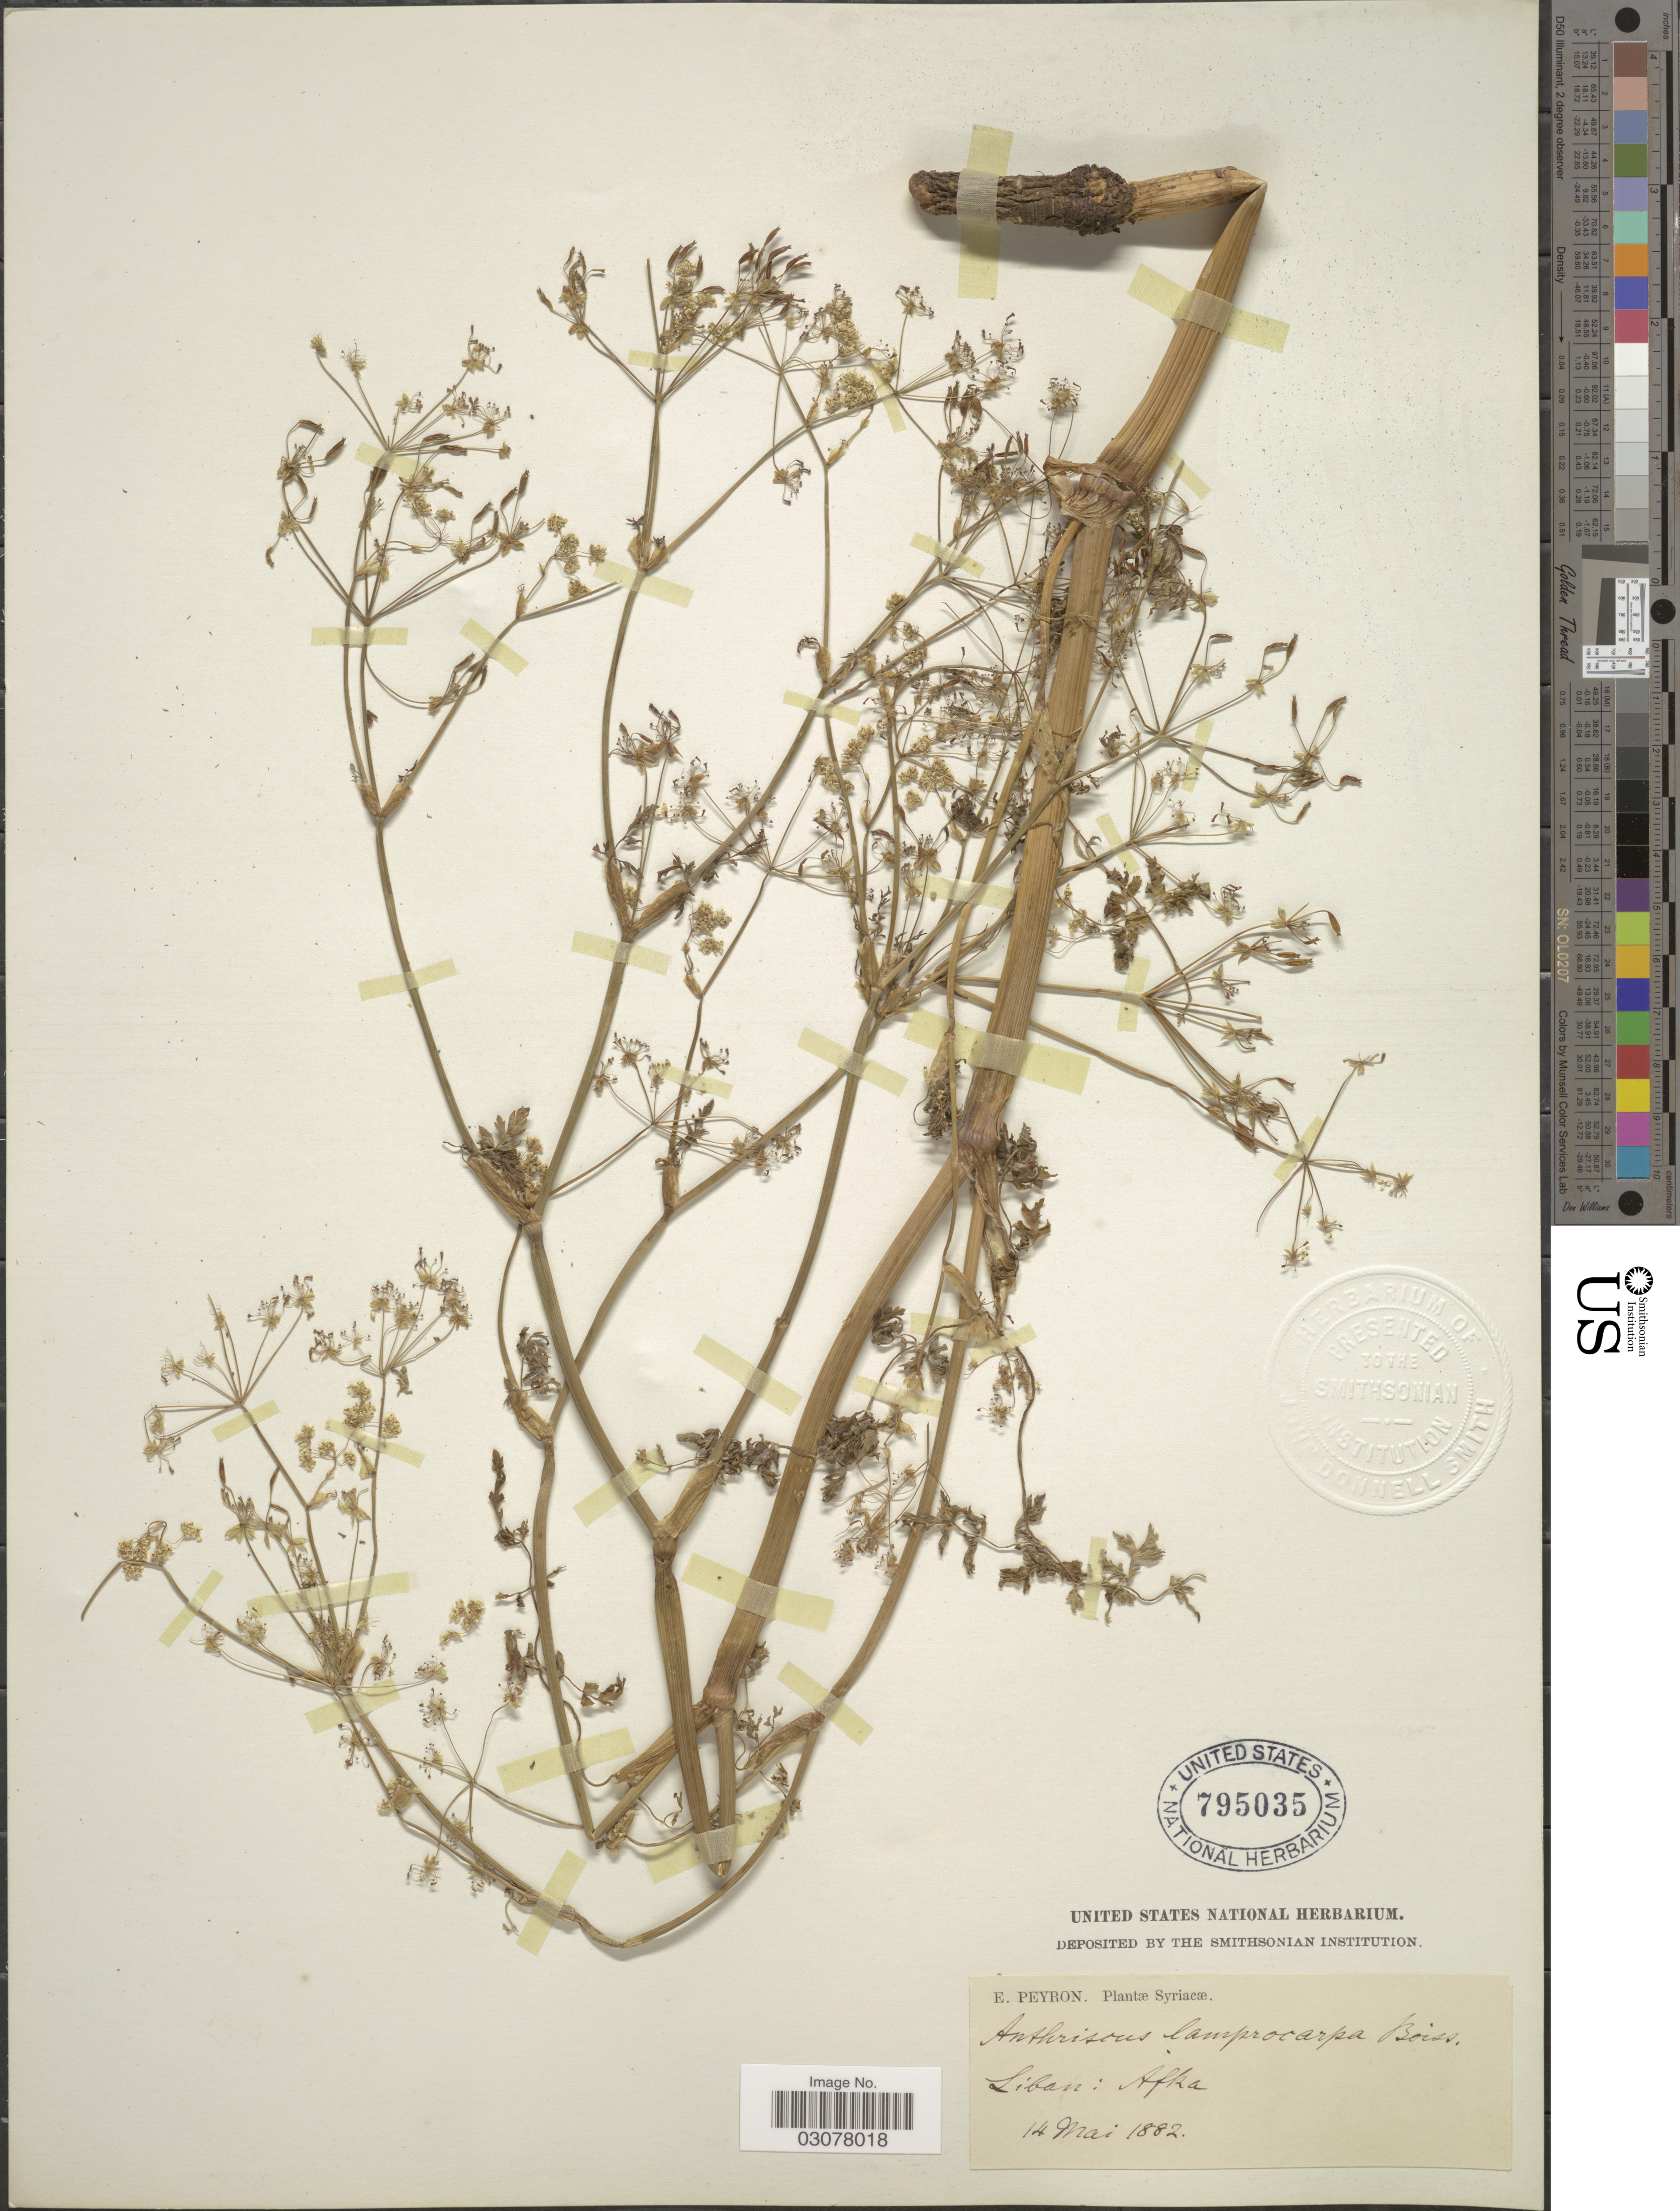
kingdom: Plantae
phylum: Tracheophyta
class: Magnoliopsida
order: Apiales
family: Apiaceae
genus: Anthriscus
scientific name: Anthriscus lamprocarpus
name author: Boiss.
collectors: E. Peyron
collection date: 1882-05-14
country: Syria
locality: Liban: Afka.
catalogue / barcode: US 795035